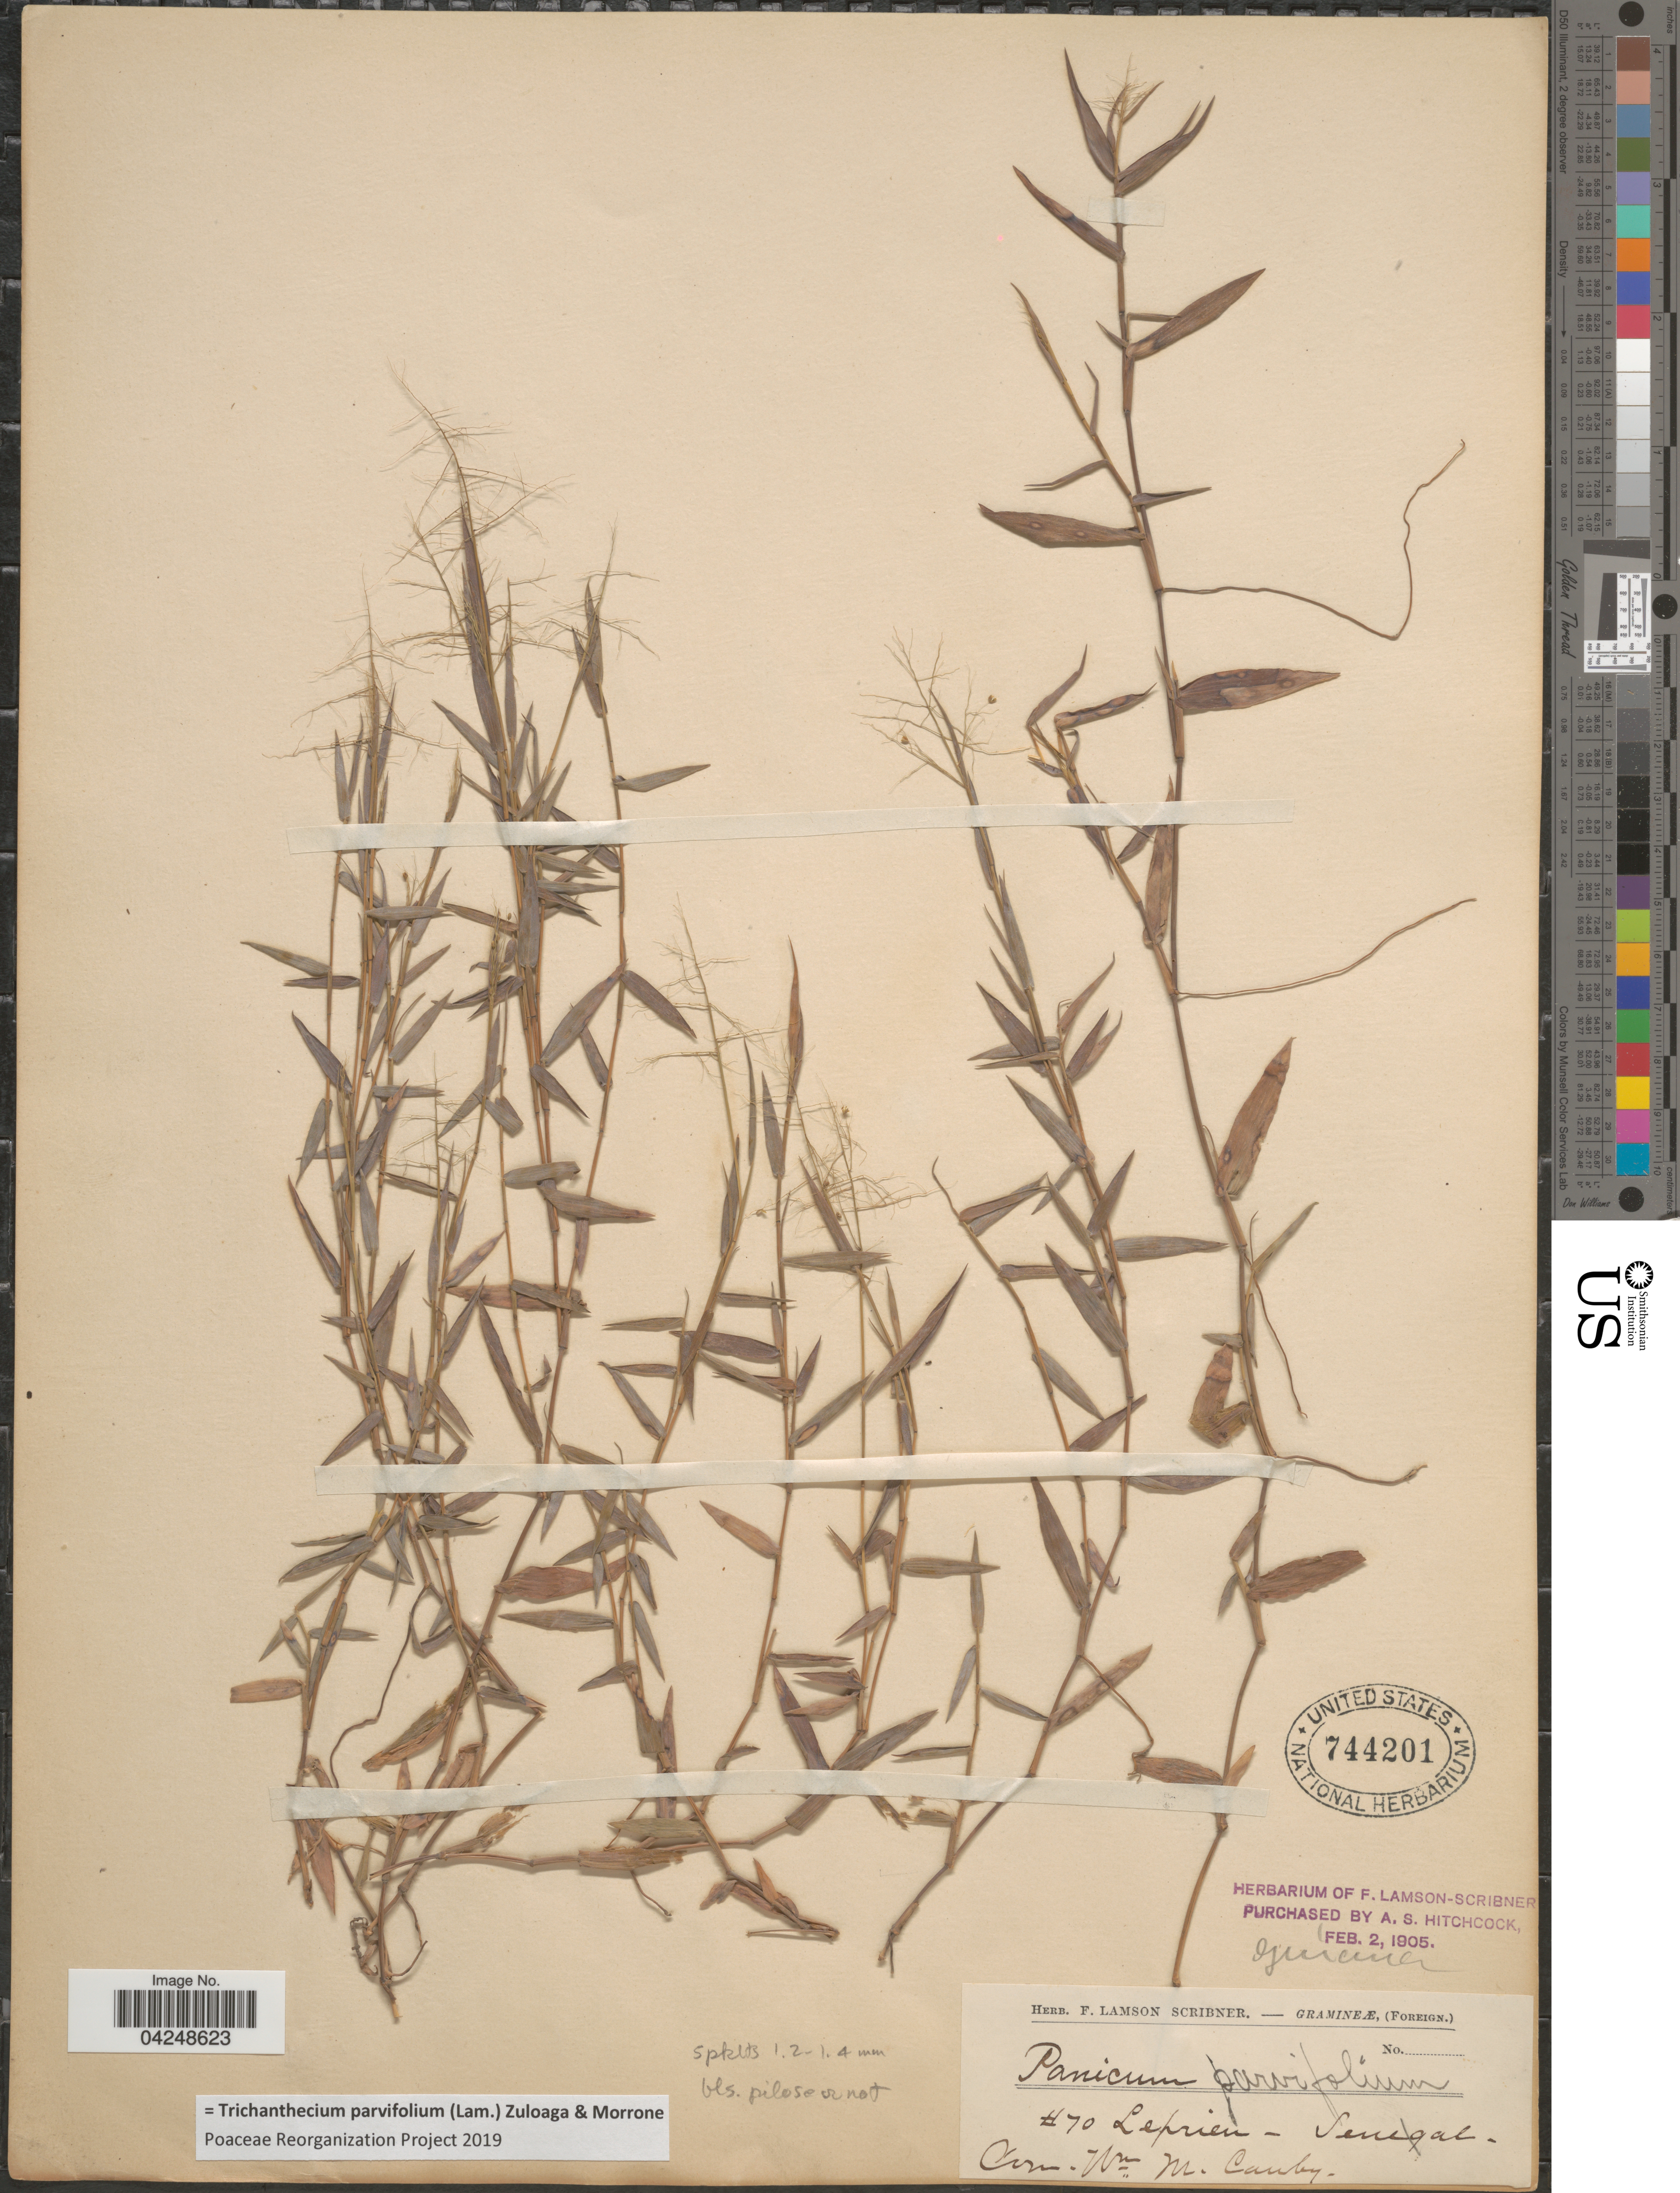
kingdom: Plantae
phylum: Tracheophyta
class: Liliopsida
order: Poales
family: Poaceae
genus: Trichanthecium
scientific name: Trichanthecium parvifolium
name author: (Lam.) Zuloaga & Morrone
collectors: Leprieu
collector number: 70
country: Senegal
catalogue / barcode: US 744201